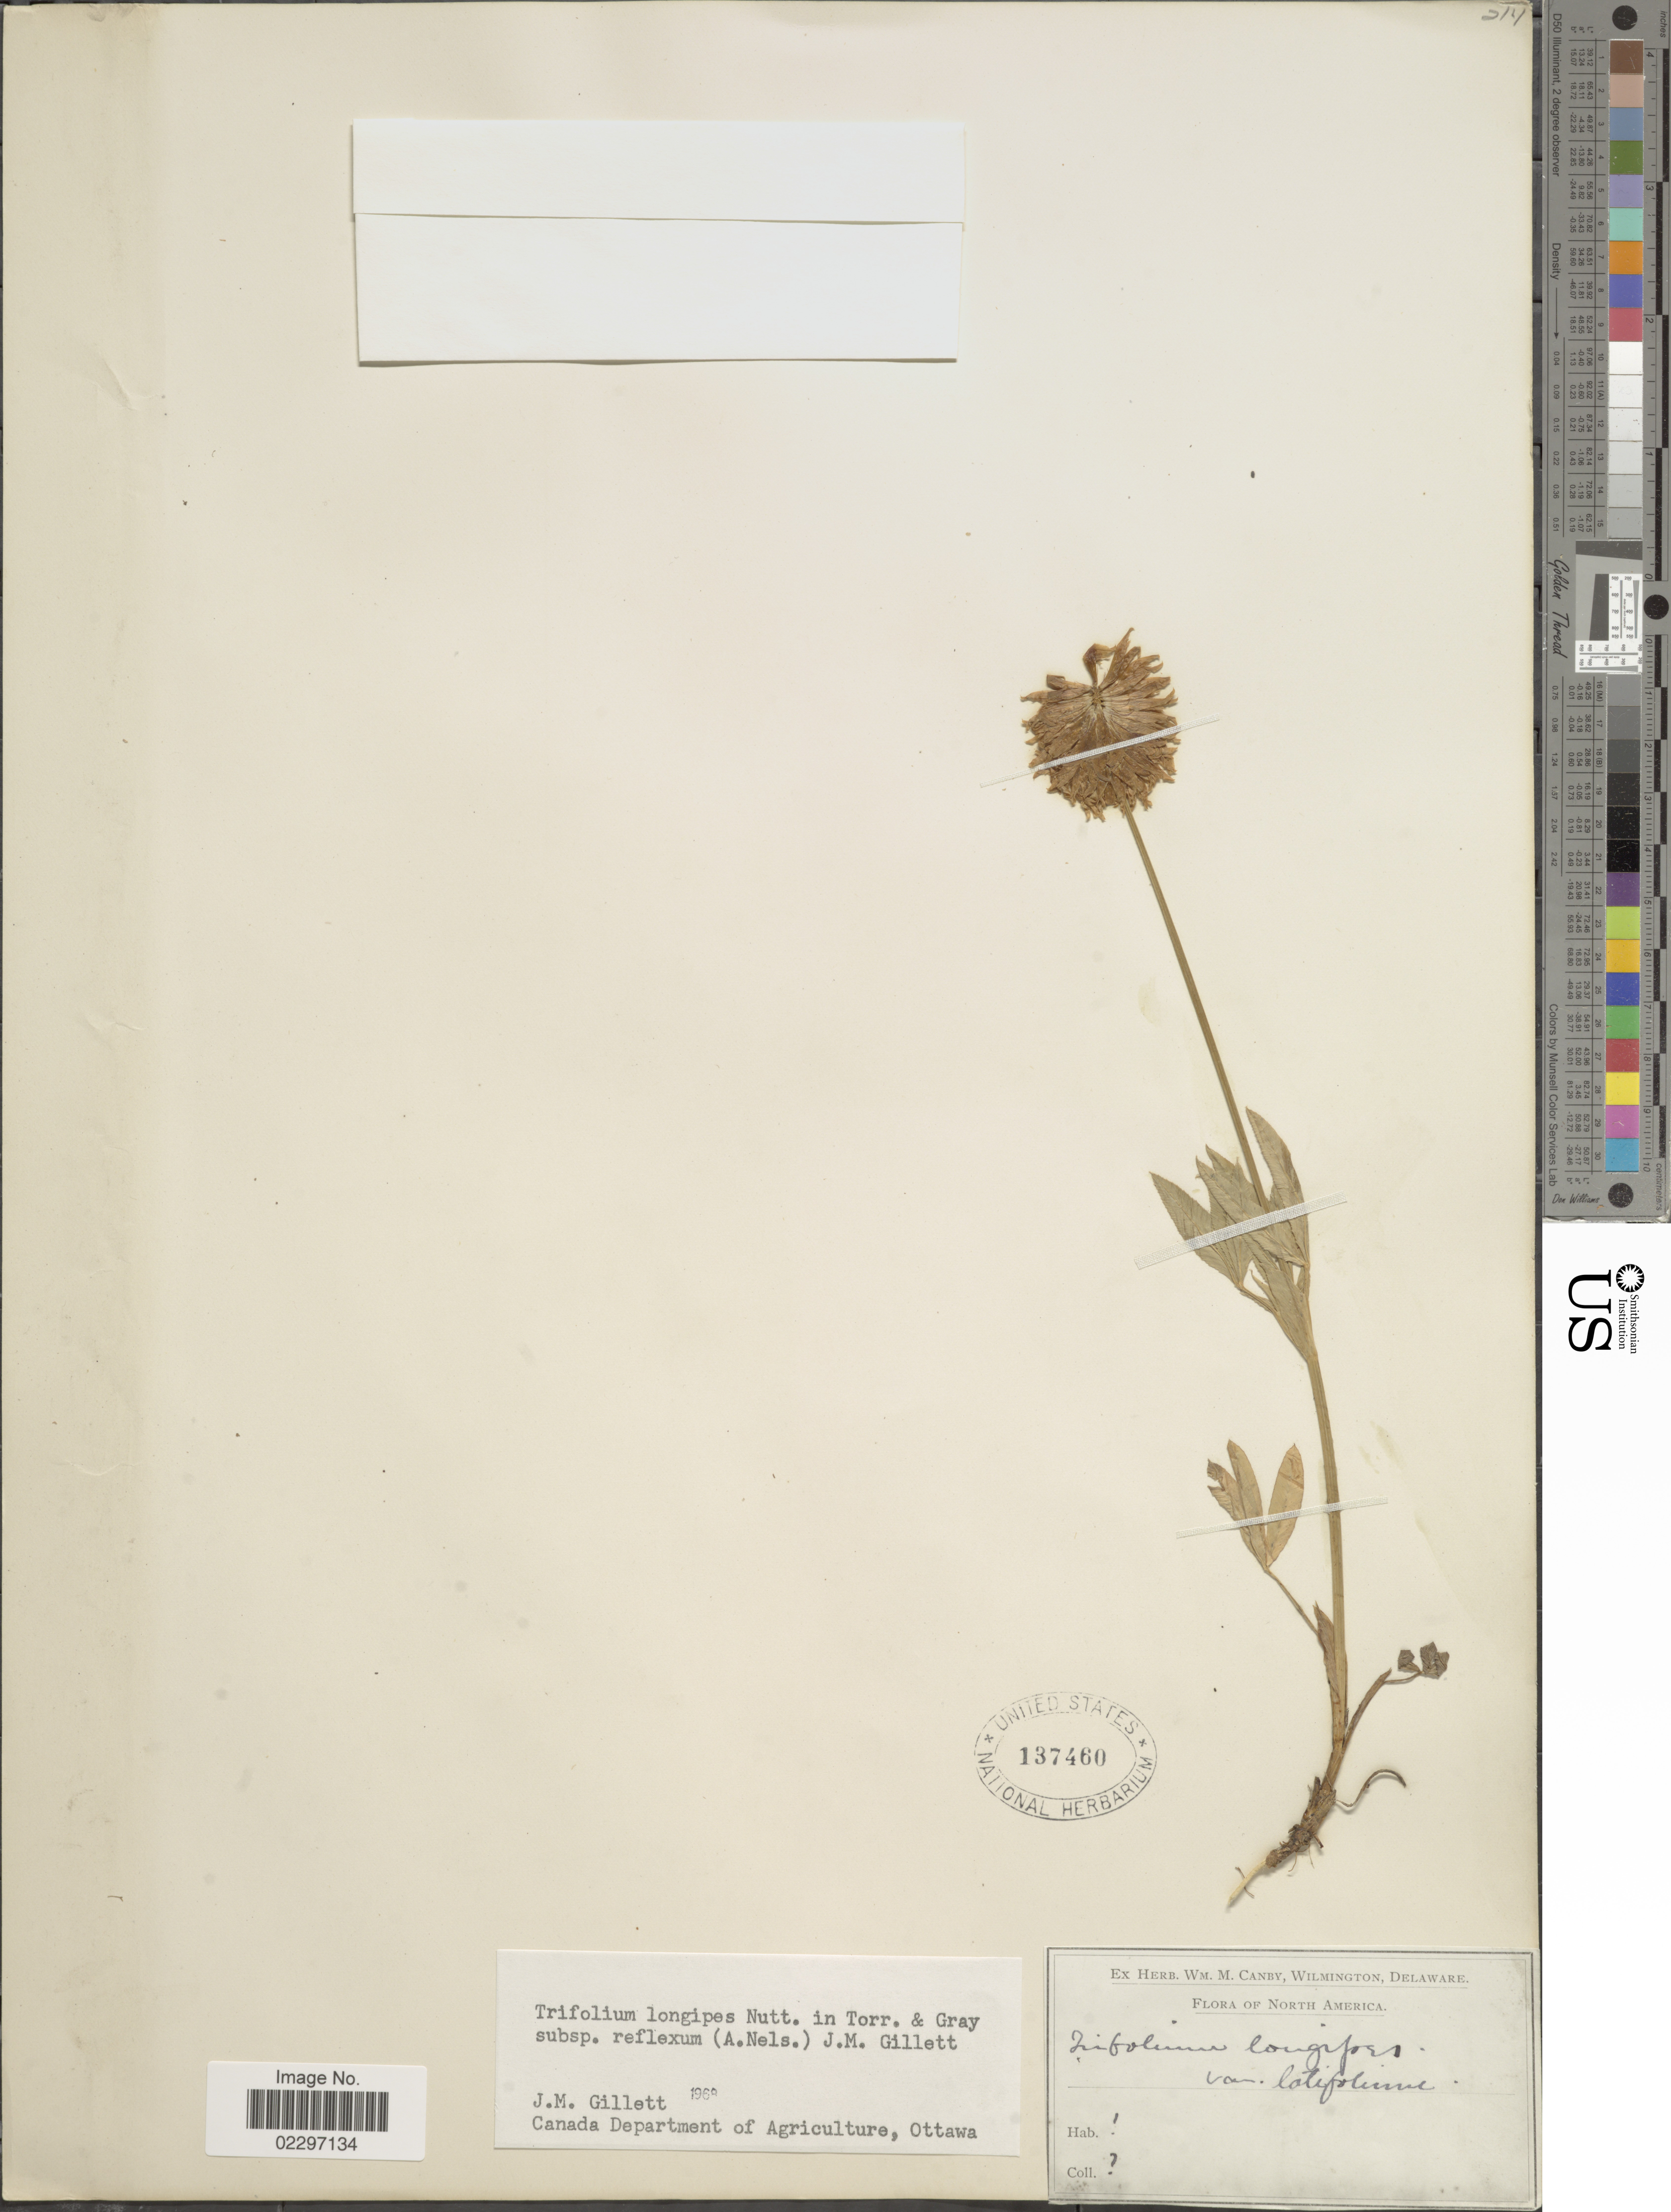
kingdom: Plantae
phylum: Tracheophyta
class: Magnoliopsida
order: Fabales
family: Fabaceae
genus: Trifolium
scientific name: Trifolium longipes subsp. reflexum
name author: (A. Nelson) J.M. Gillet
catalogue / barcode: US 137460